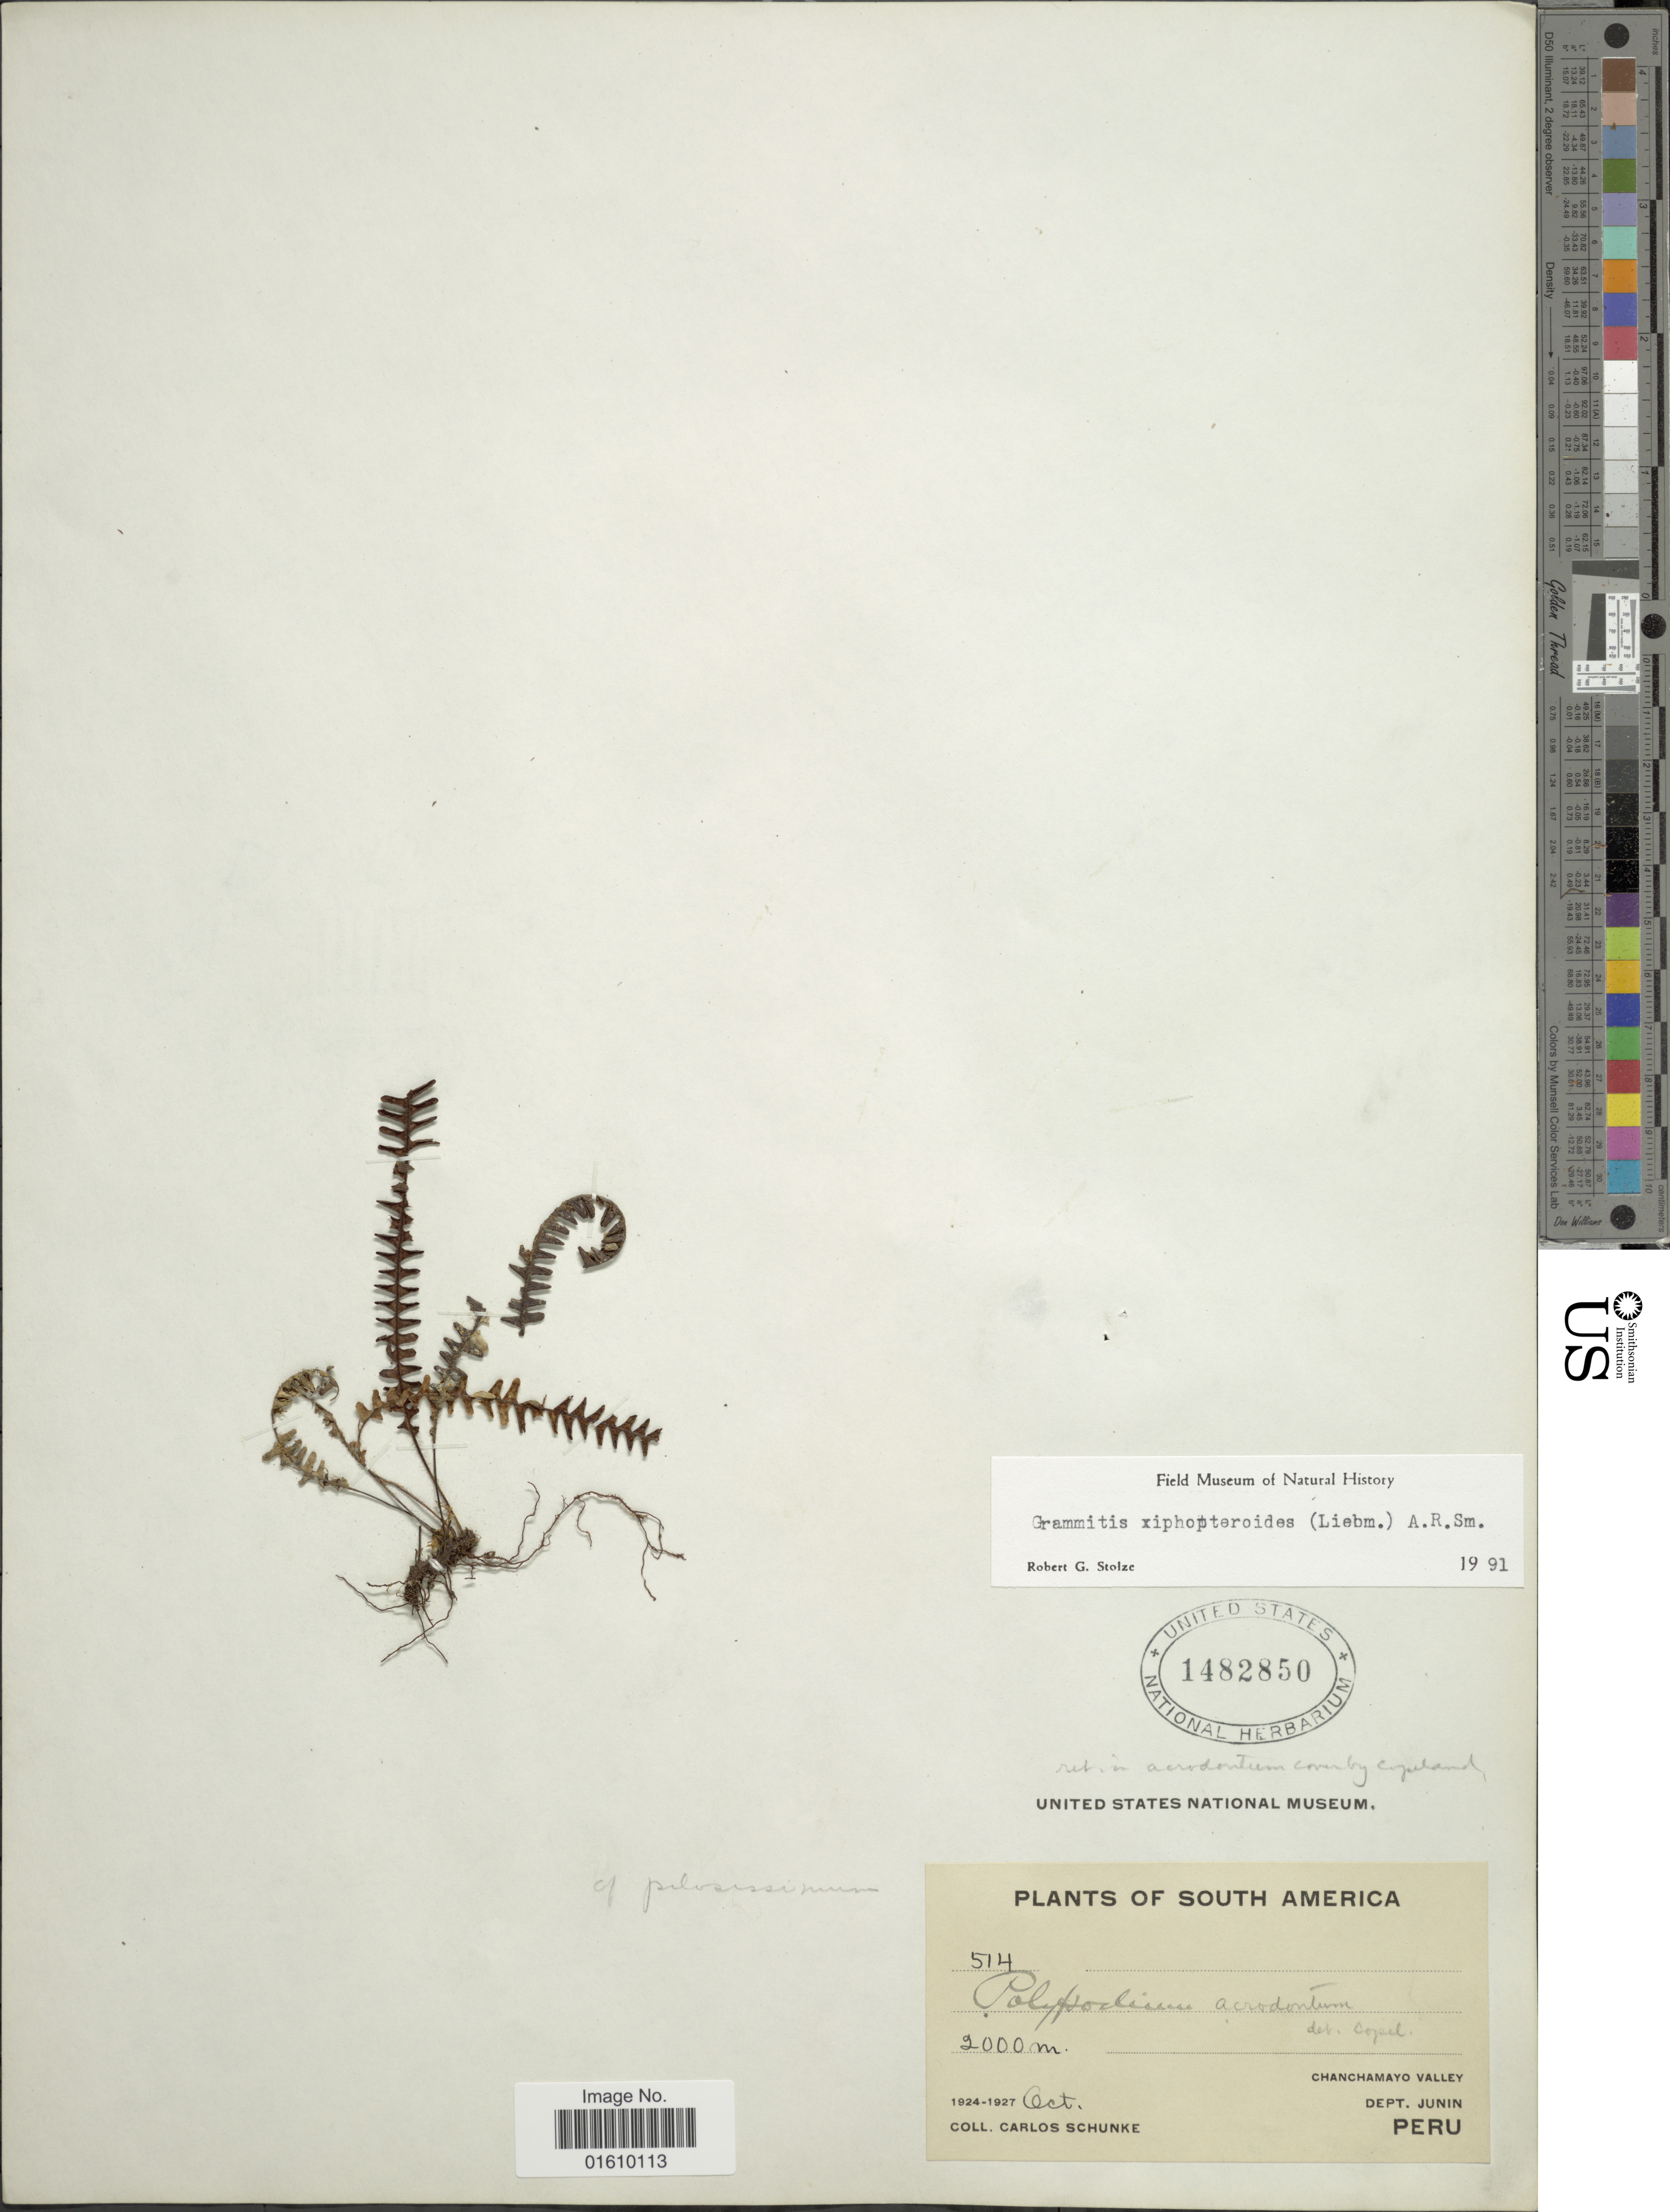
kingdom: Plantae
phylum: Tracheophyta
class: Polypodiopsida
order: Polypodiales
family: Polypodiaceae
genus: Melpomene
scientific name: Melpomene xiphopteroides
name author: (Liebm.) A.R. Sm. & R.C. Moran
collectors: C. Schunke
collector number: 514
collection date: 1924-10/1927-10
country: Peru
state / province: Junín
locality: Chanchamayo Valley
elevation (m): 2000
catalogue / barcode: US 1482850